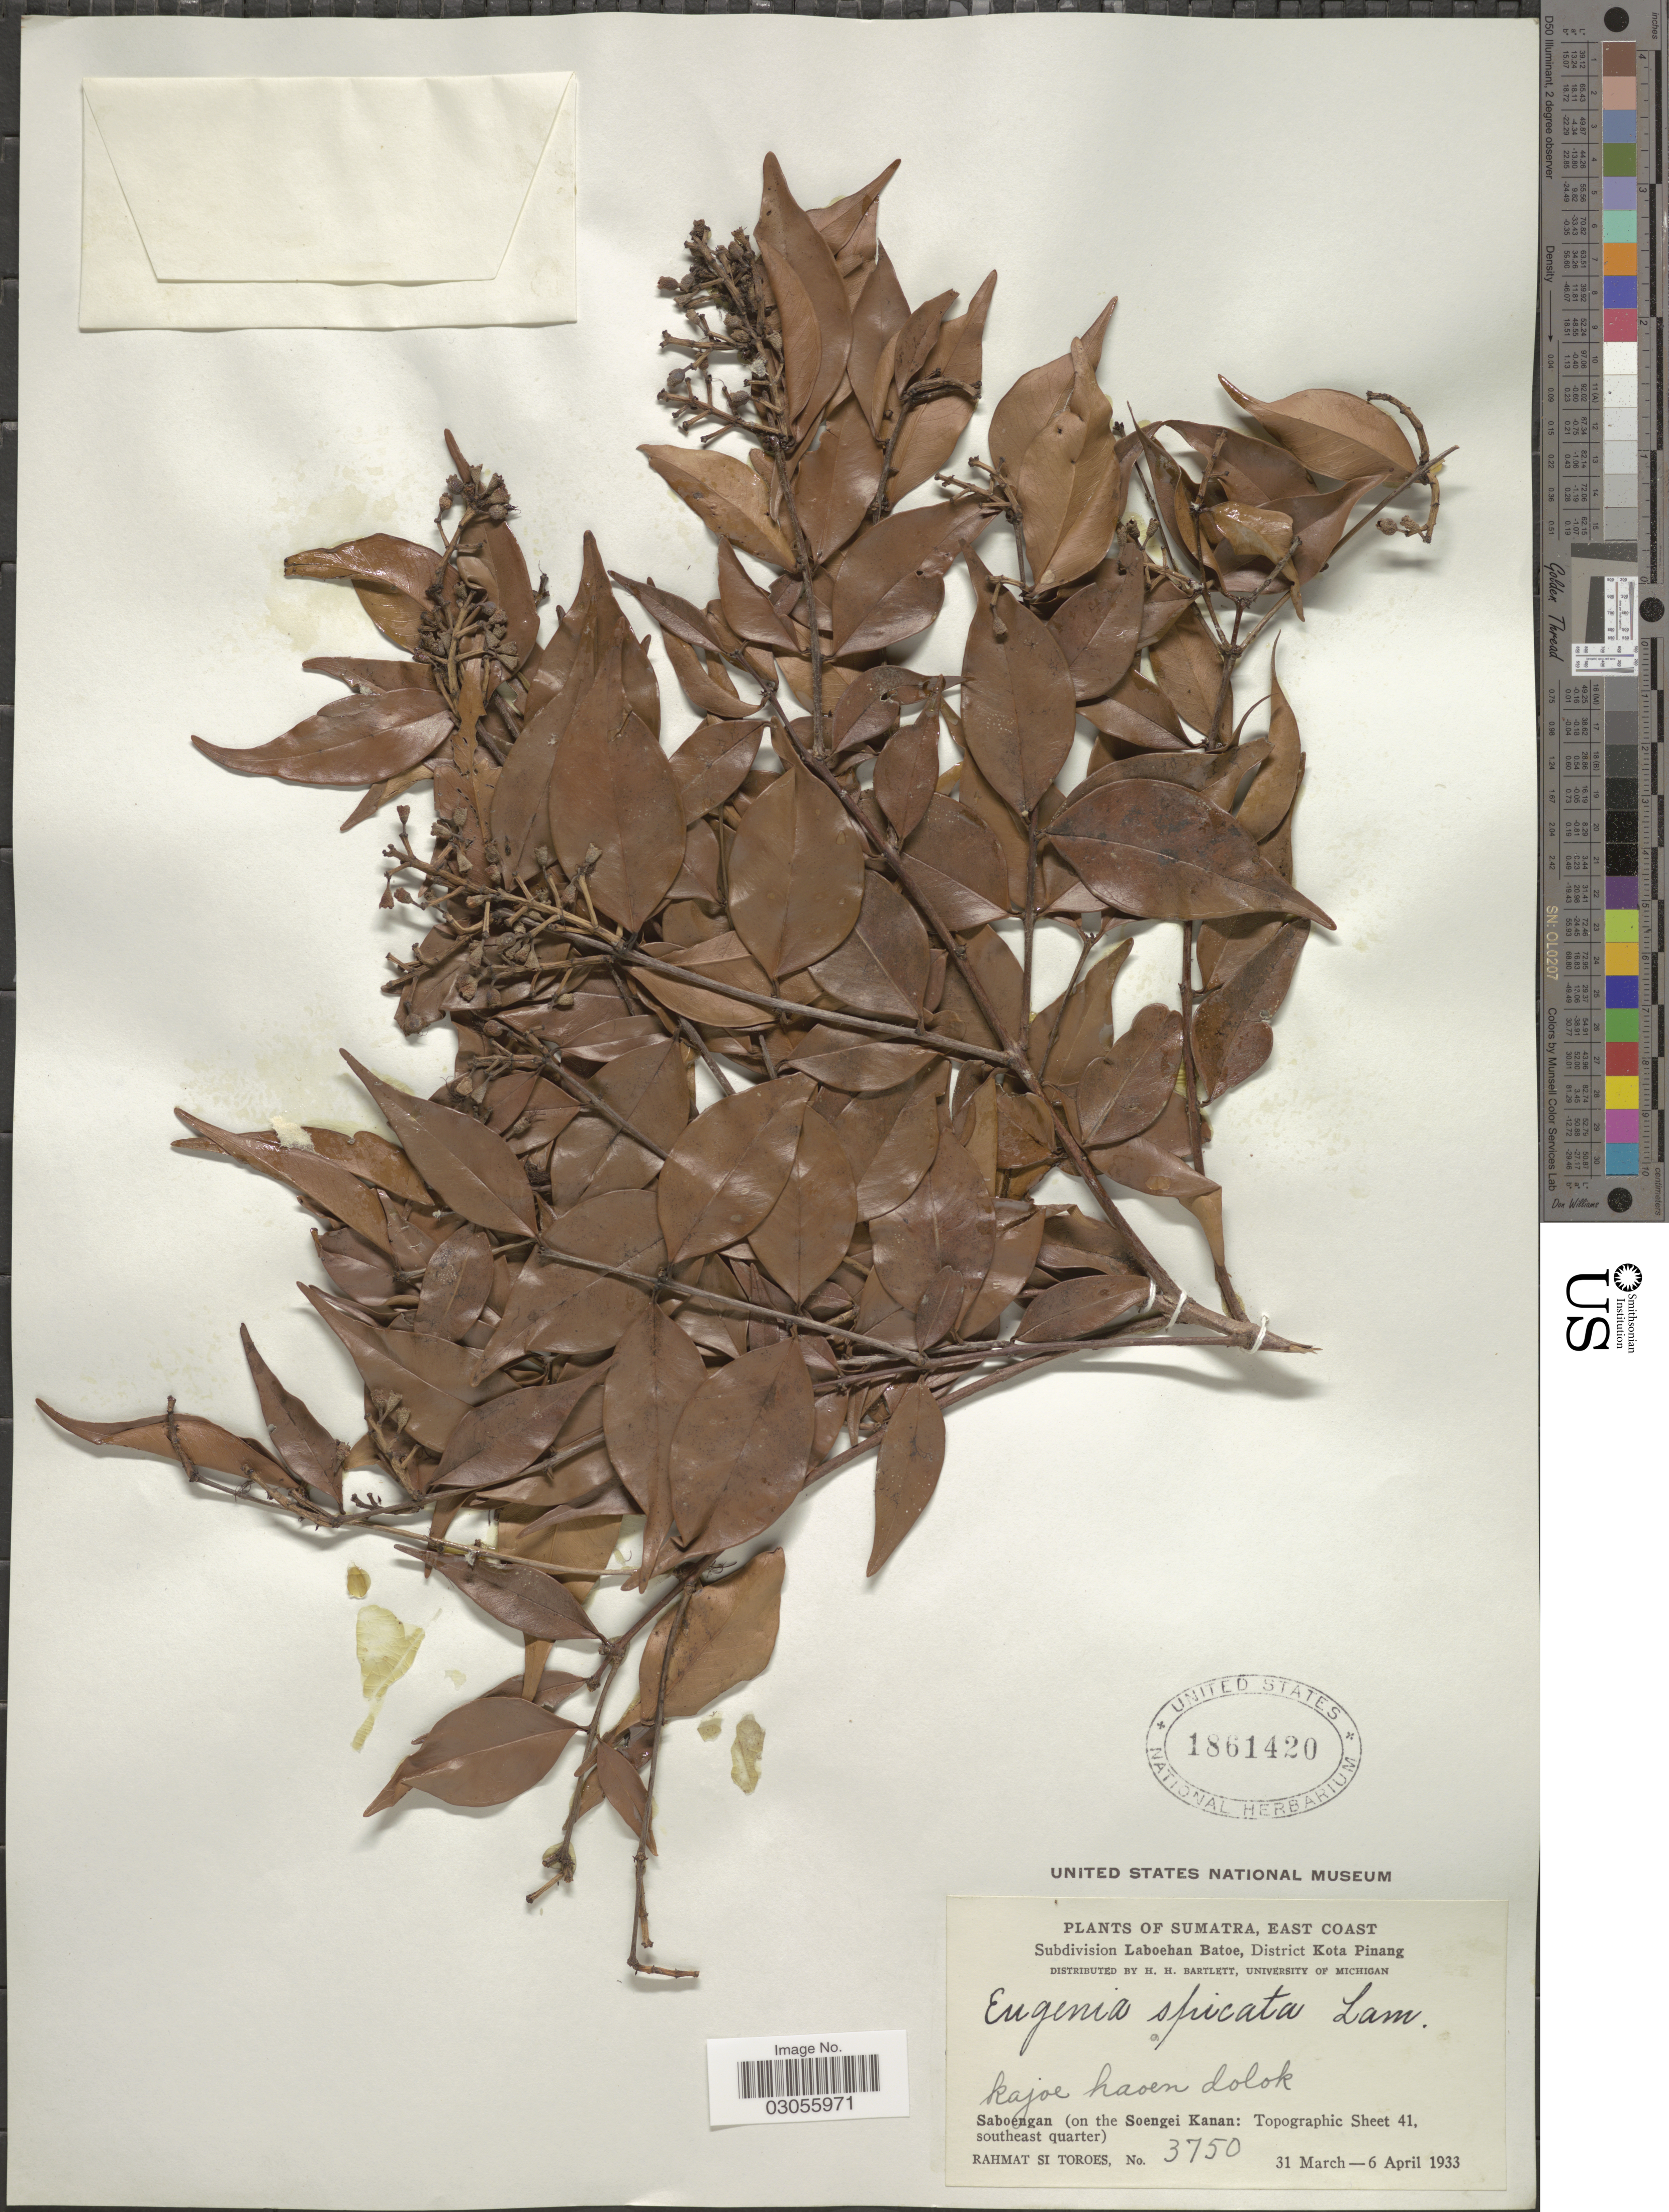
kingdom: Plantae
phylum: Tracheophyta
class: Magnoliopsida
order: Myrtales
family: Myrtaceae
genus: Syzygium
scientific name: Syzygium zeylanicum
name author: (L.) DC.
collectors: Rahmat Si Boeea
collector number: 3750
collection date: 1933-03-31/1933-04-06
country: Indonesia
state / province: Sumatra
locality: East Coast. Subdivision Laboehan Batoe, District Kota Pinang. Saboengan (on the Soengei Kanan: Topographic Sheet 41, southeast quarter).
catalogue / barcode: US 1861420